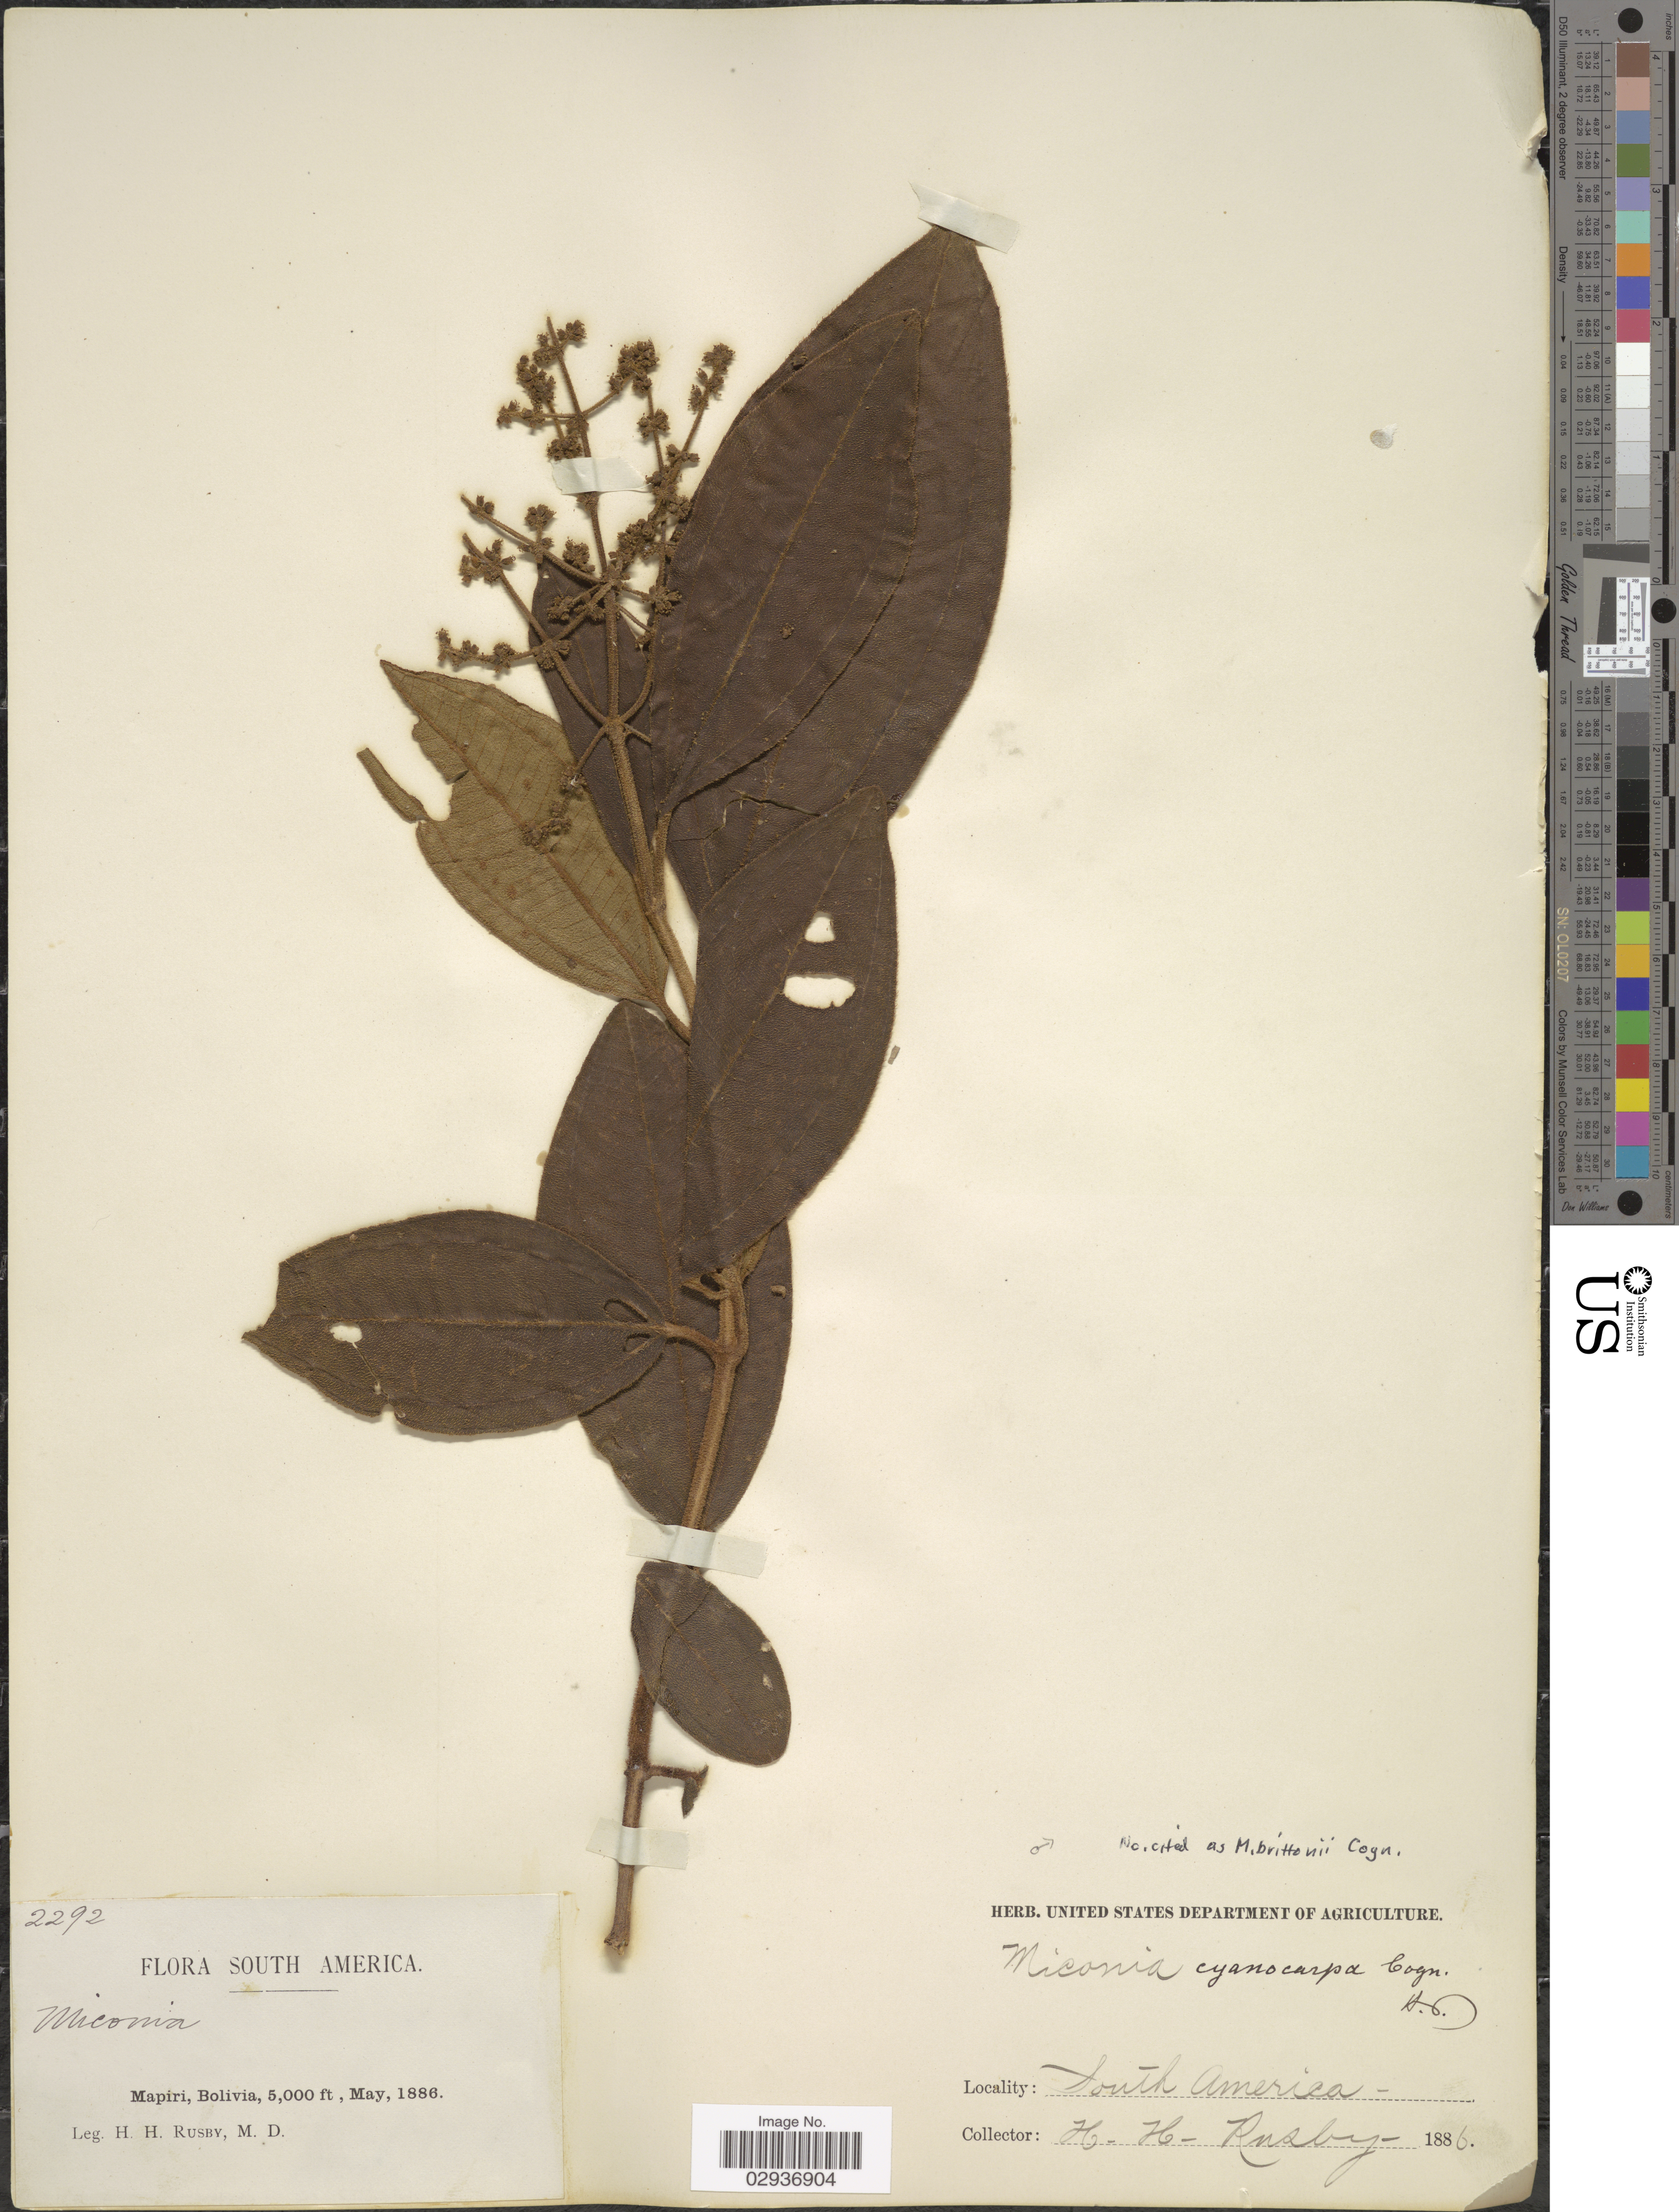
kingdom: Plantae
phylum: Tracheophyta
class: Magnoliopsida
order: Myrtales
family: Melastomataceae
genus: Miconia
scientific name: Miconia brittonii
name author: Cogn.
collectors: H. H. Rusby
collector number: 2292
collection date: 1886-05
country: Bolivia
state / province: La Páz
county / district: Larecaja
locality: Mapiri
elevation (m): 1524